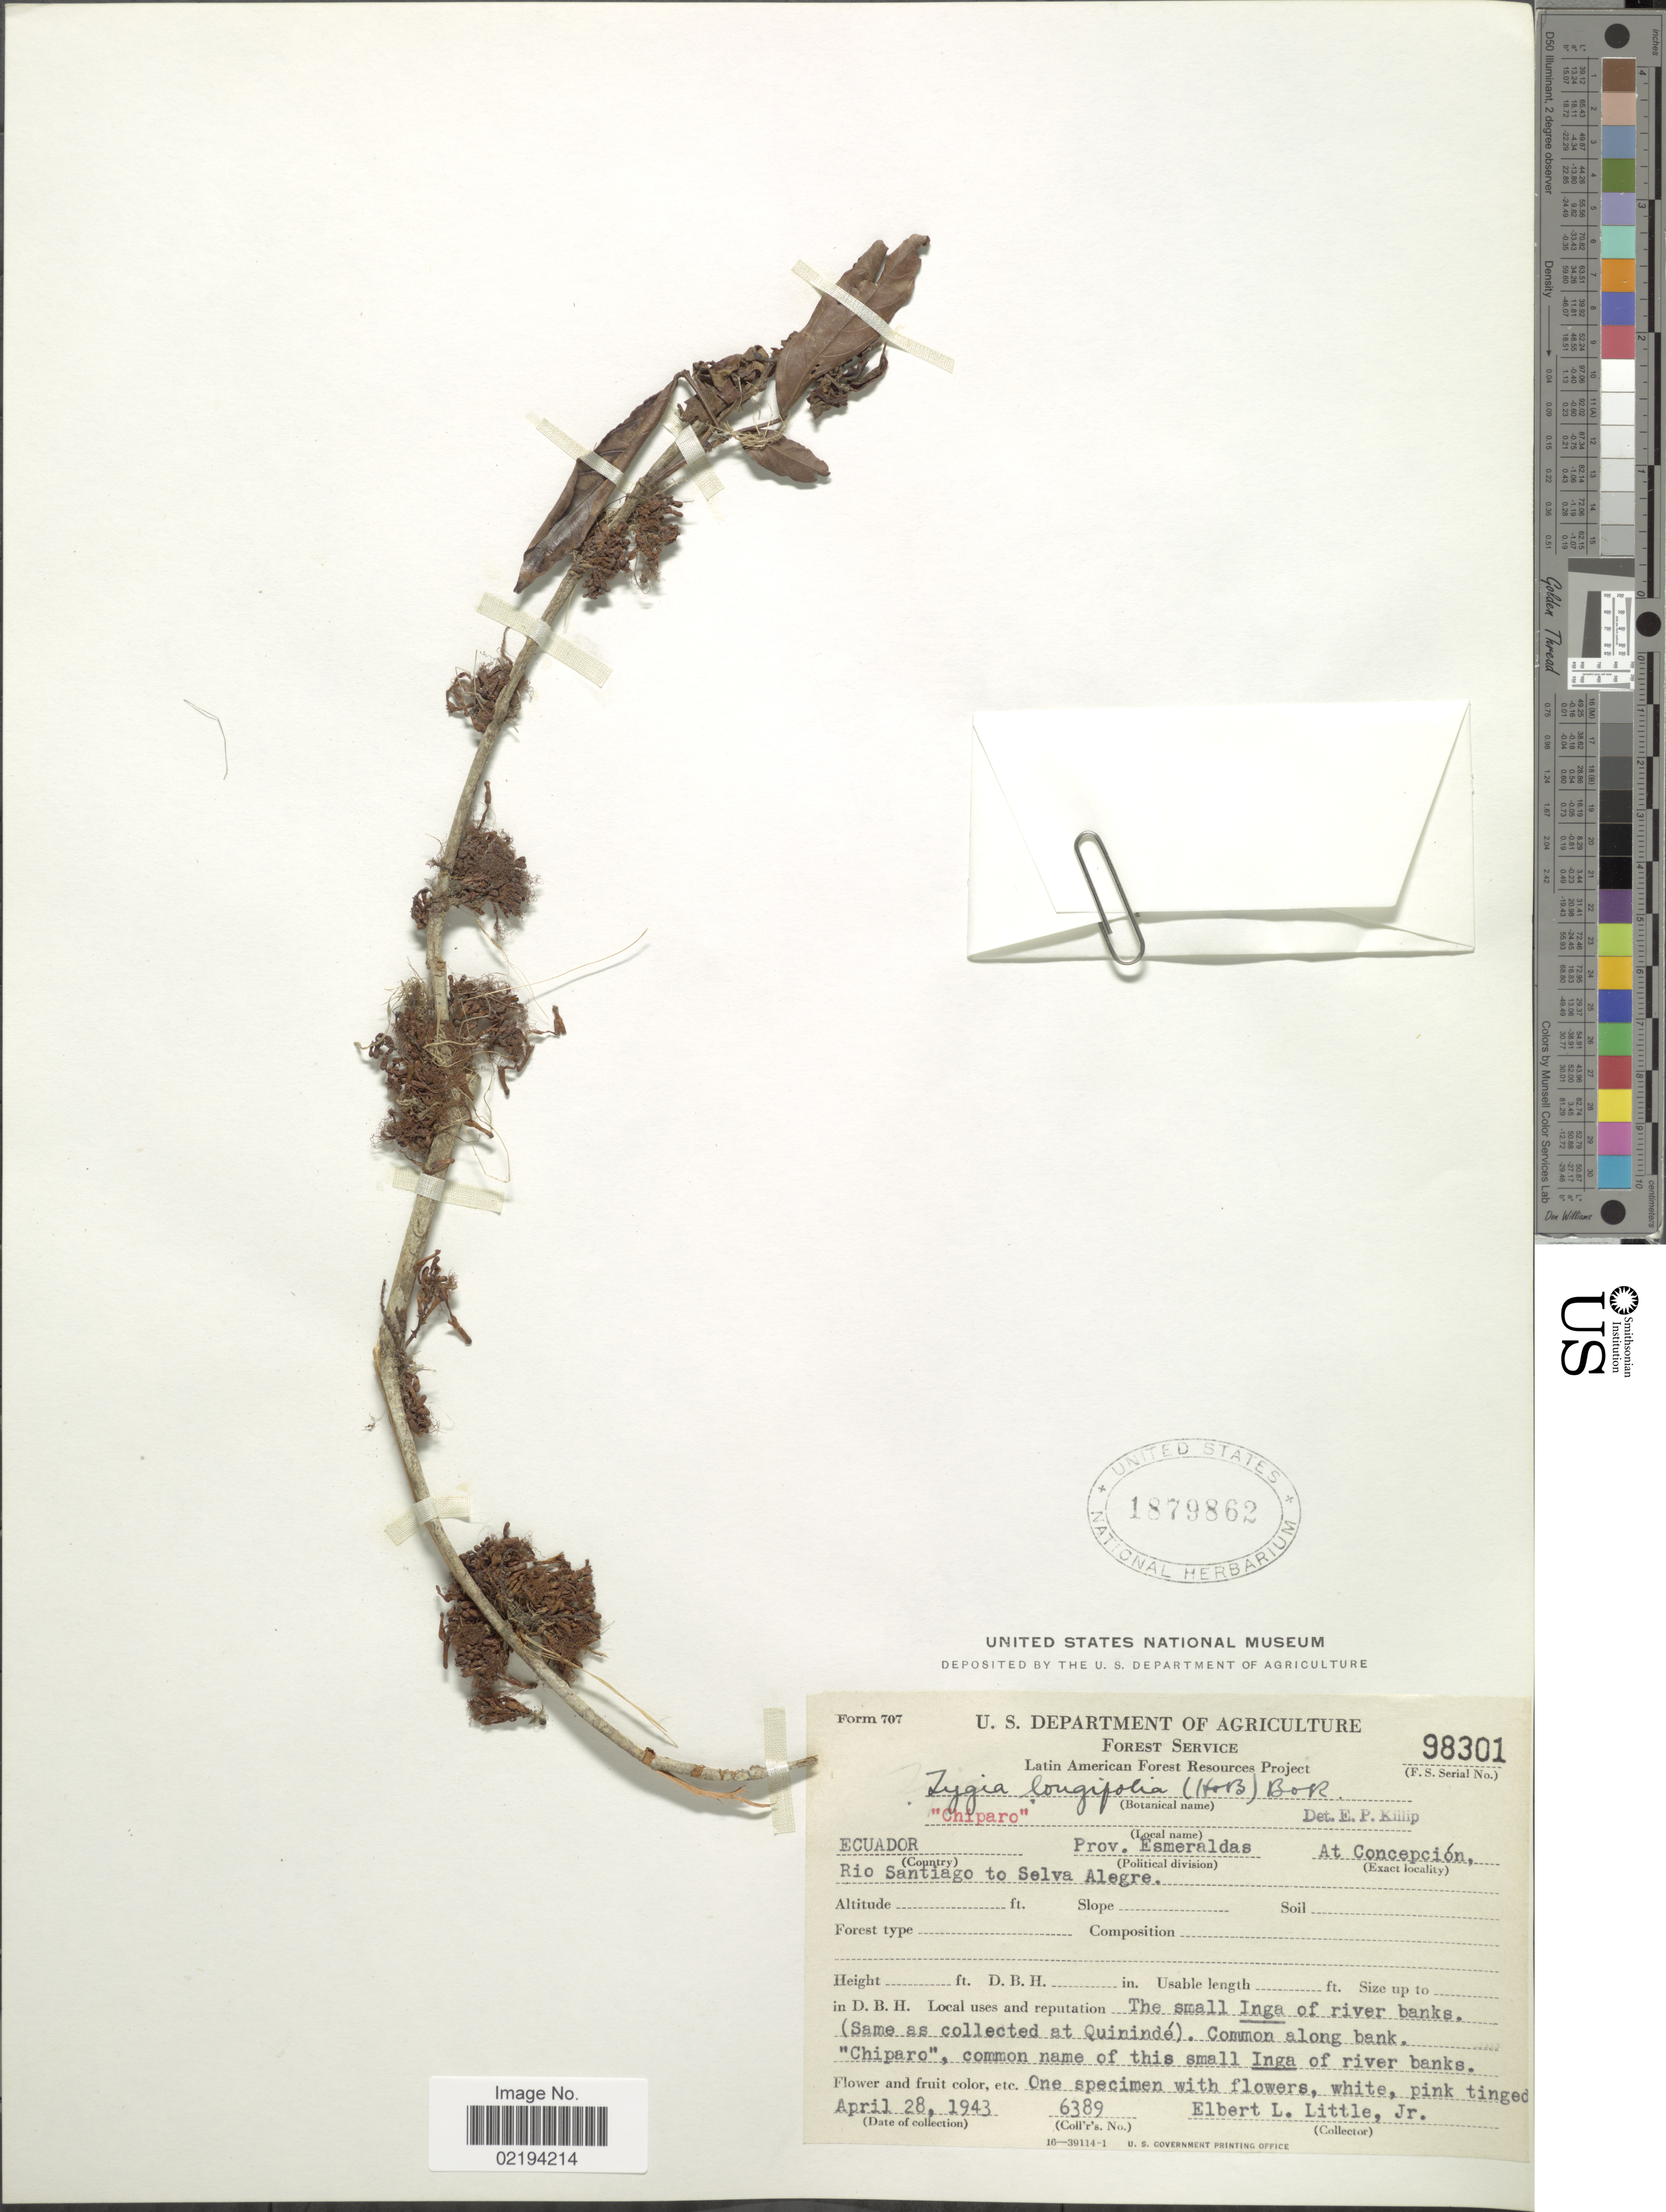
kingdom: Plantae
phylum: Tracheophyta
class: Magnoliopsida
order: Fabales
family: Fabaceae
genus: Zygia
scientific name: Zygia longifolia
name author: (Willd.) Britton & Rose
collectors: E. L. Little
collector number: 6389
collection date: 1943-04-28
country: Ecuador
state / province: Esmeraldas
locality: At Concepcion, Rio Santiago to Selva Alegre, the small Inga of river banks, common along bank.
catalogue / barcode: US 1879862